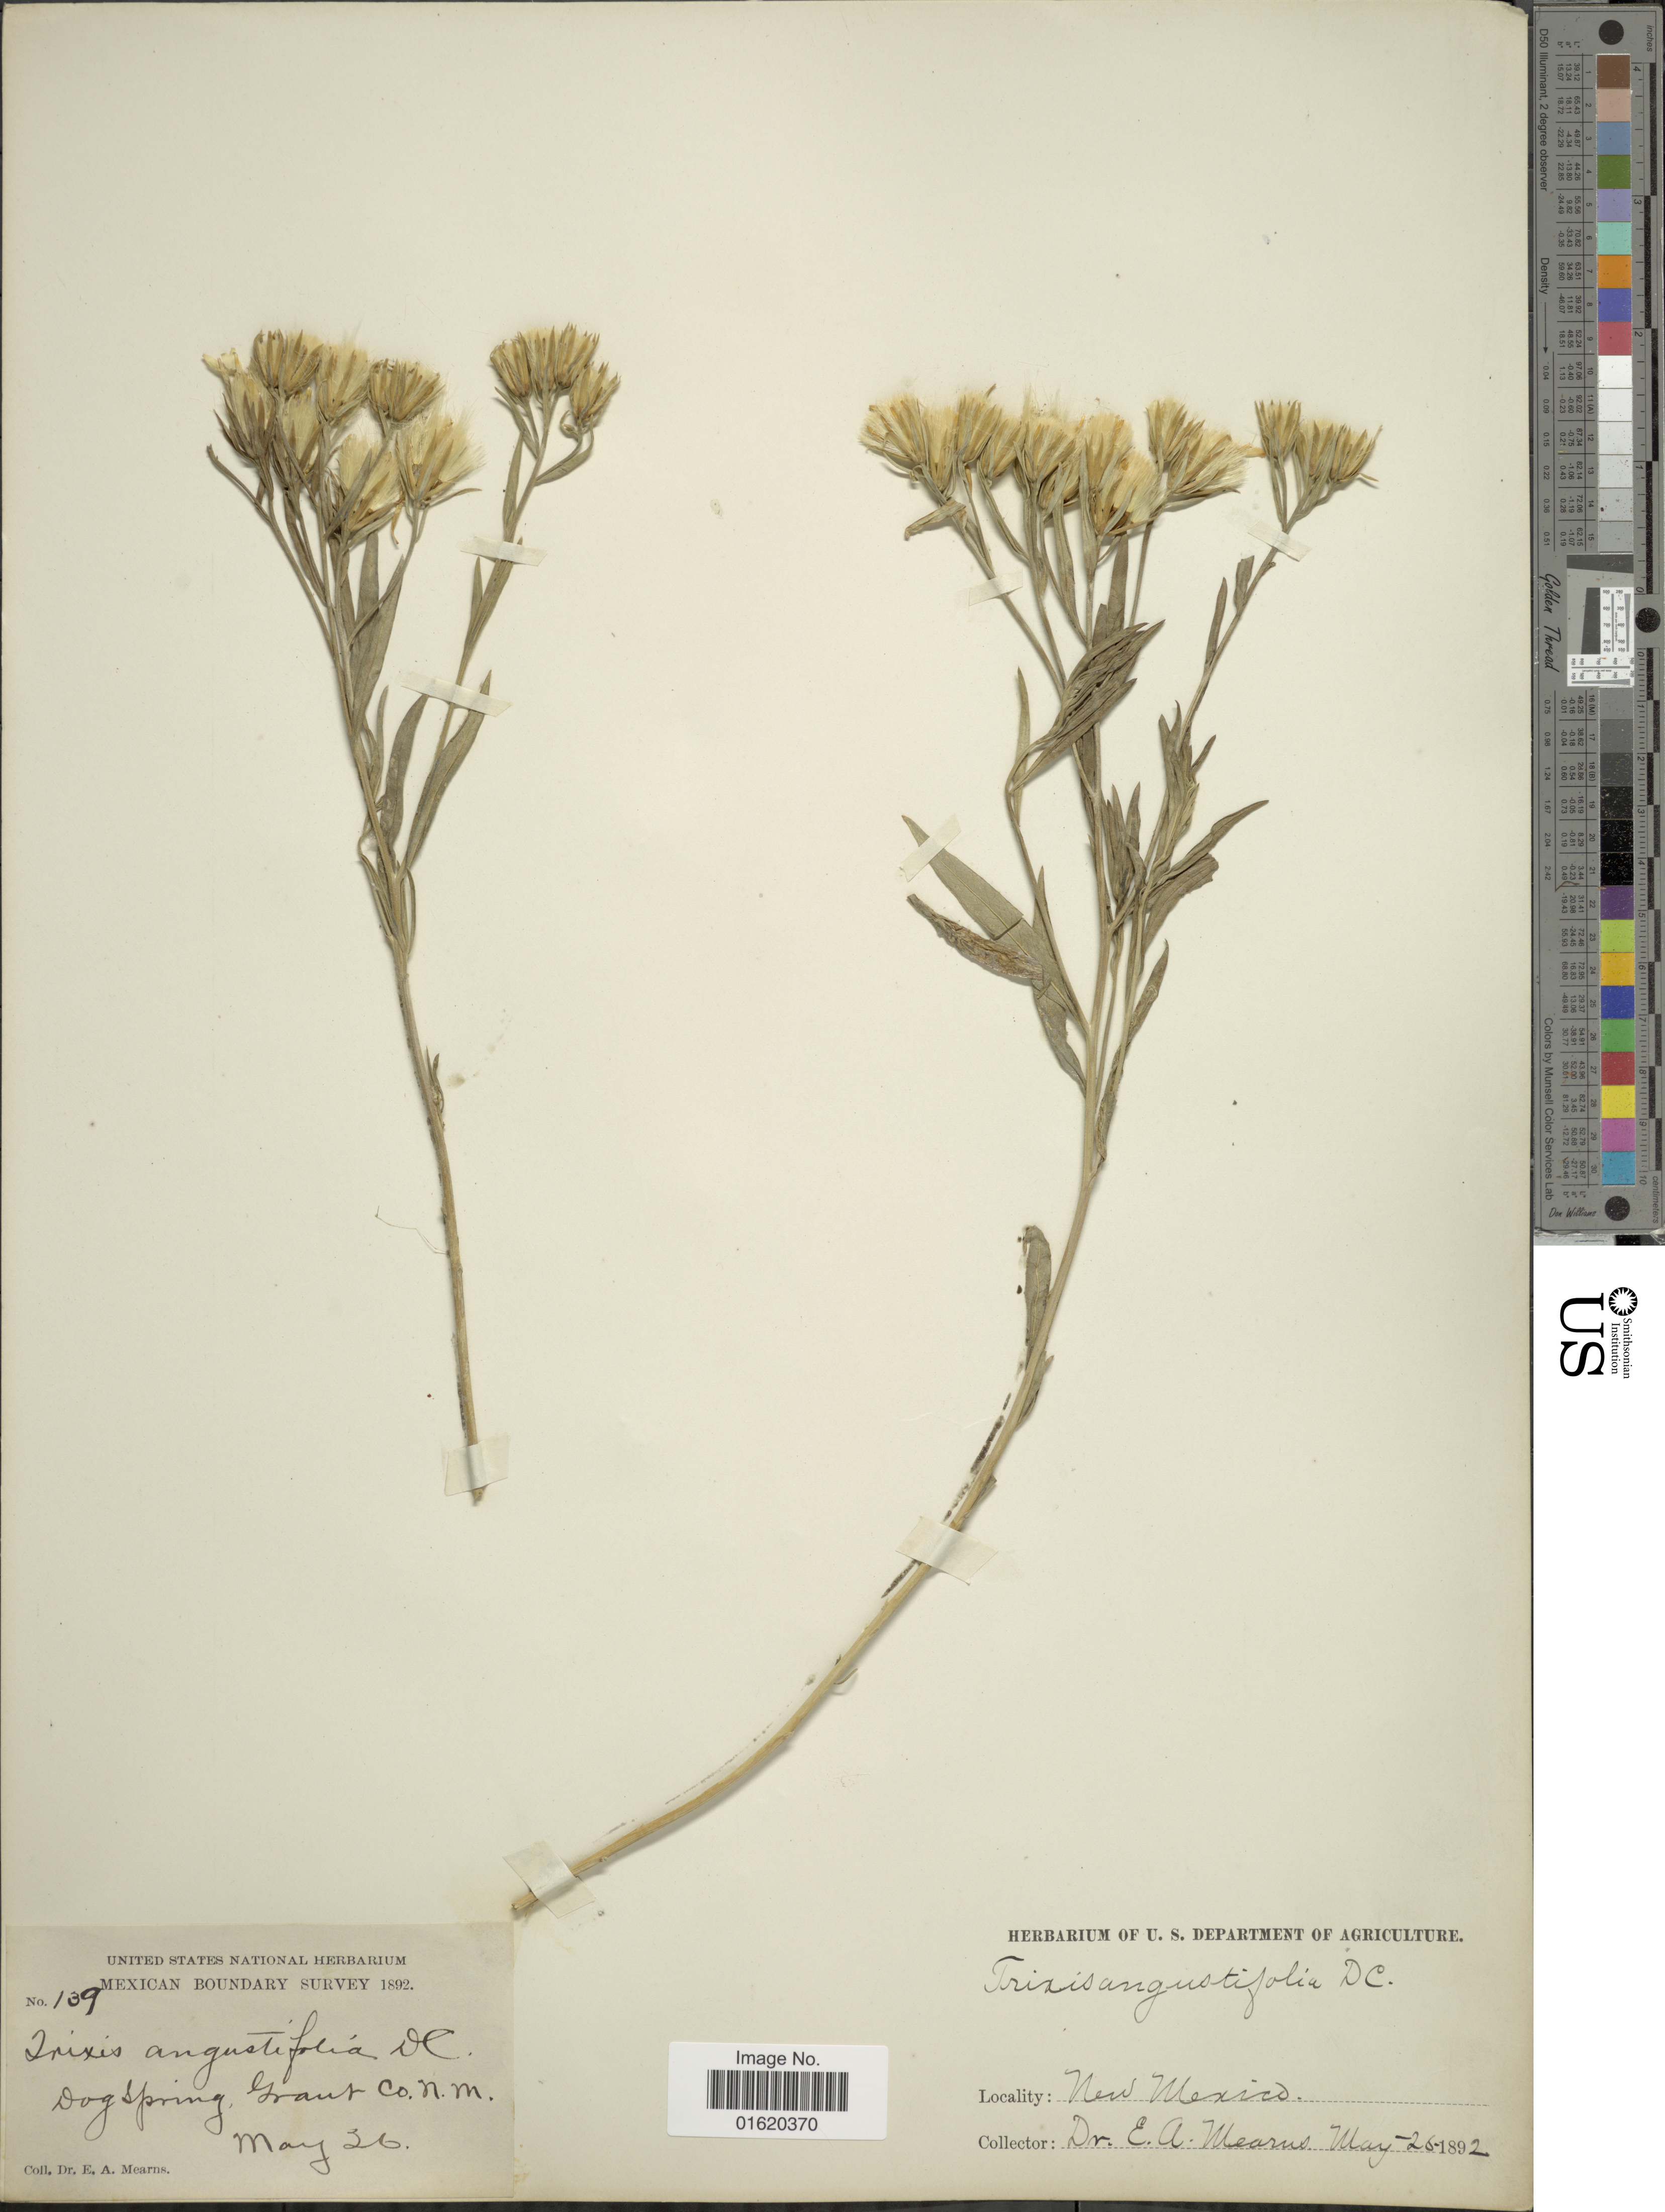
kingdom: Plantae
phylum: Tracheophyta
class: Magnoliopsida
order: Asterales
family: Asteraceae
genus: Trixis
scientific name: Trixis californica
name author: Kellogg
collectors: E. A. Mearns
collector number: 139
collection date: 1892-05-26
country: United States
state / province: New Mexico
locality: Dog Spring, Grant Co. N.M.